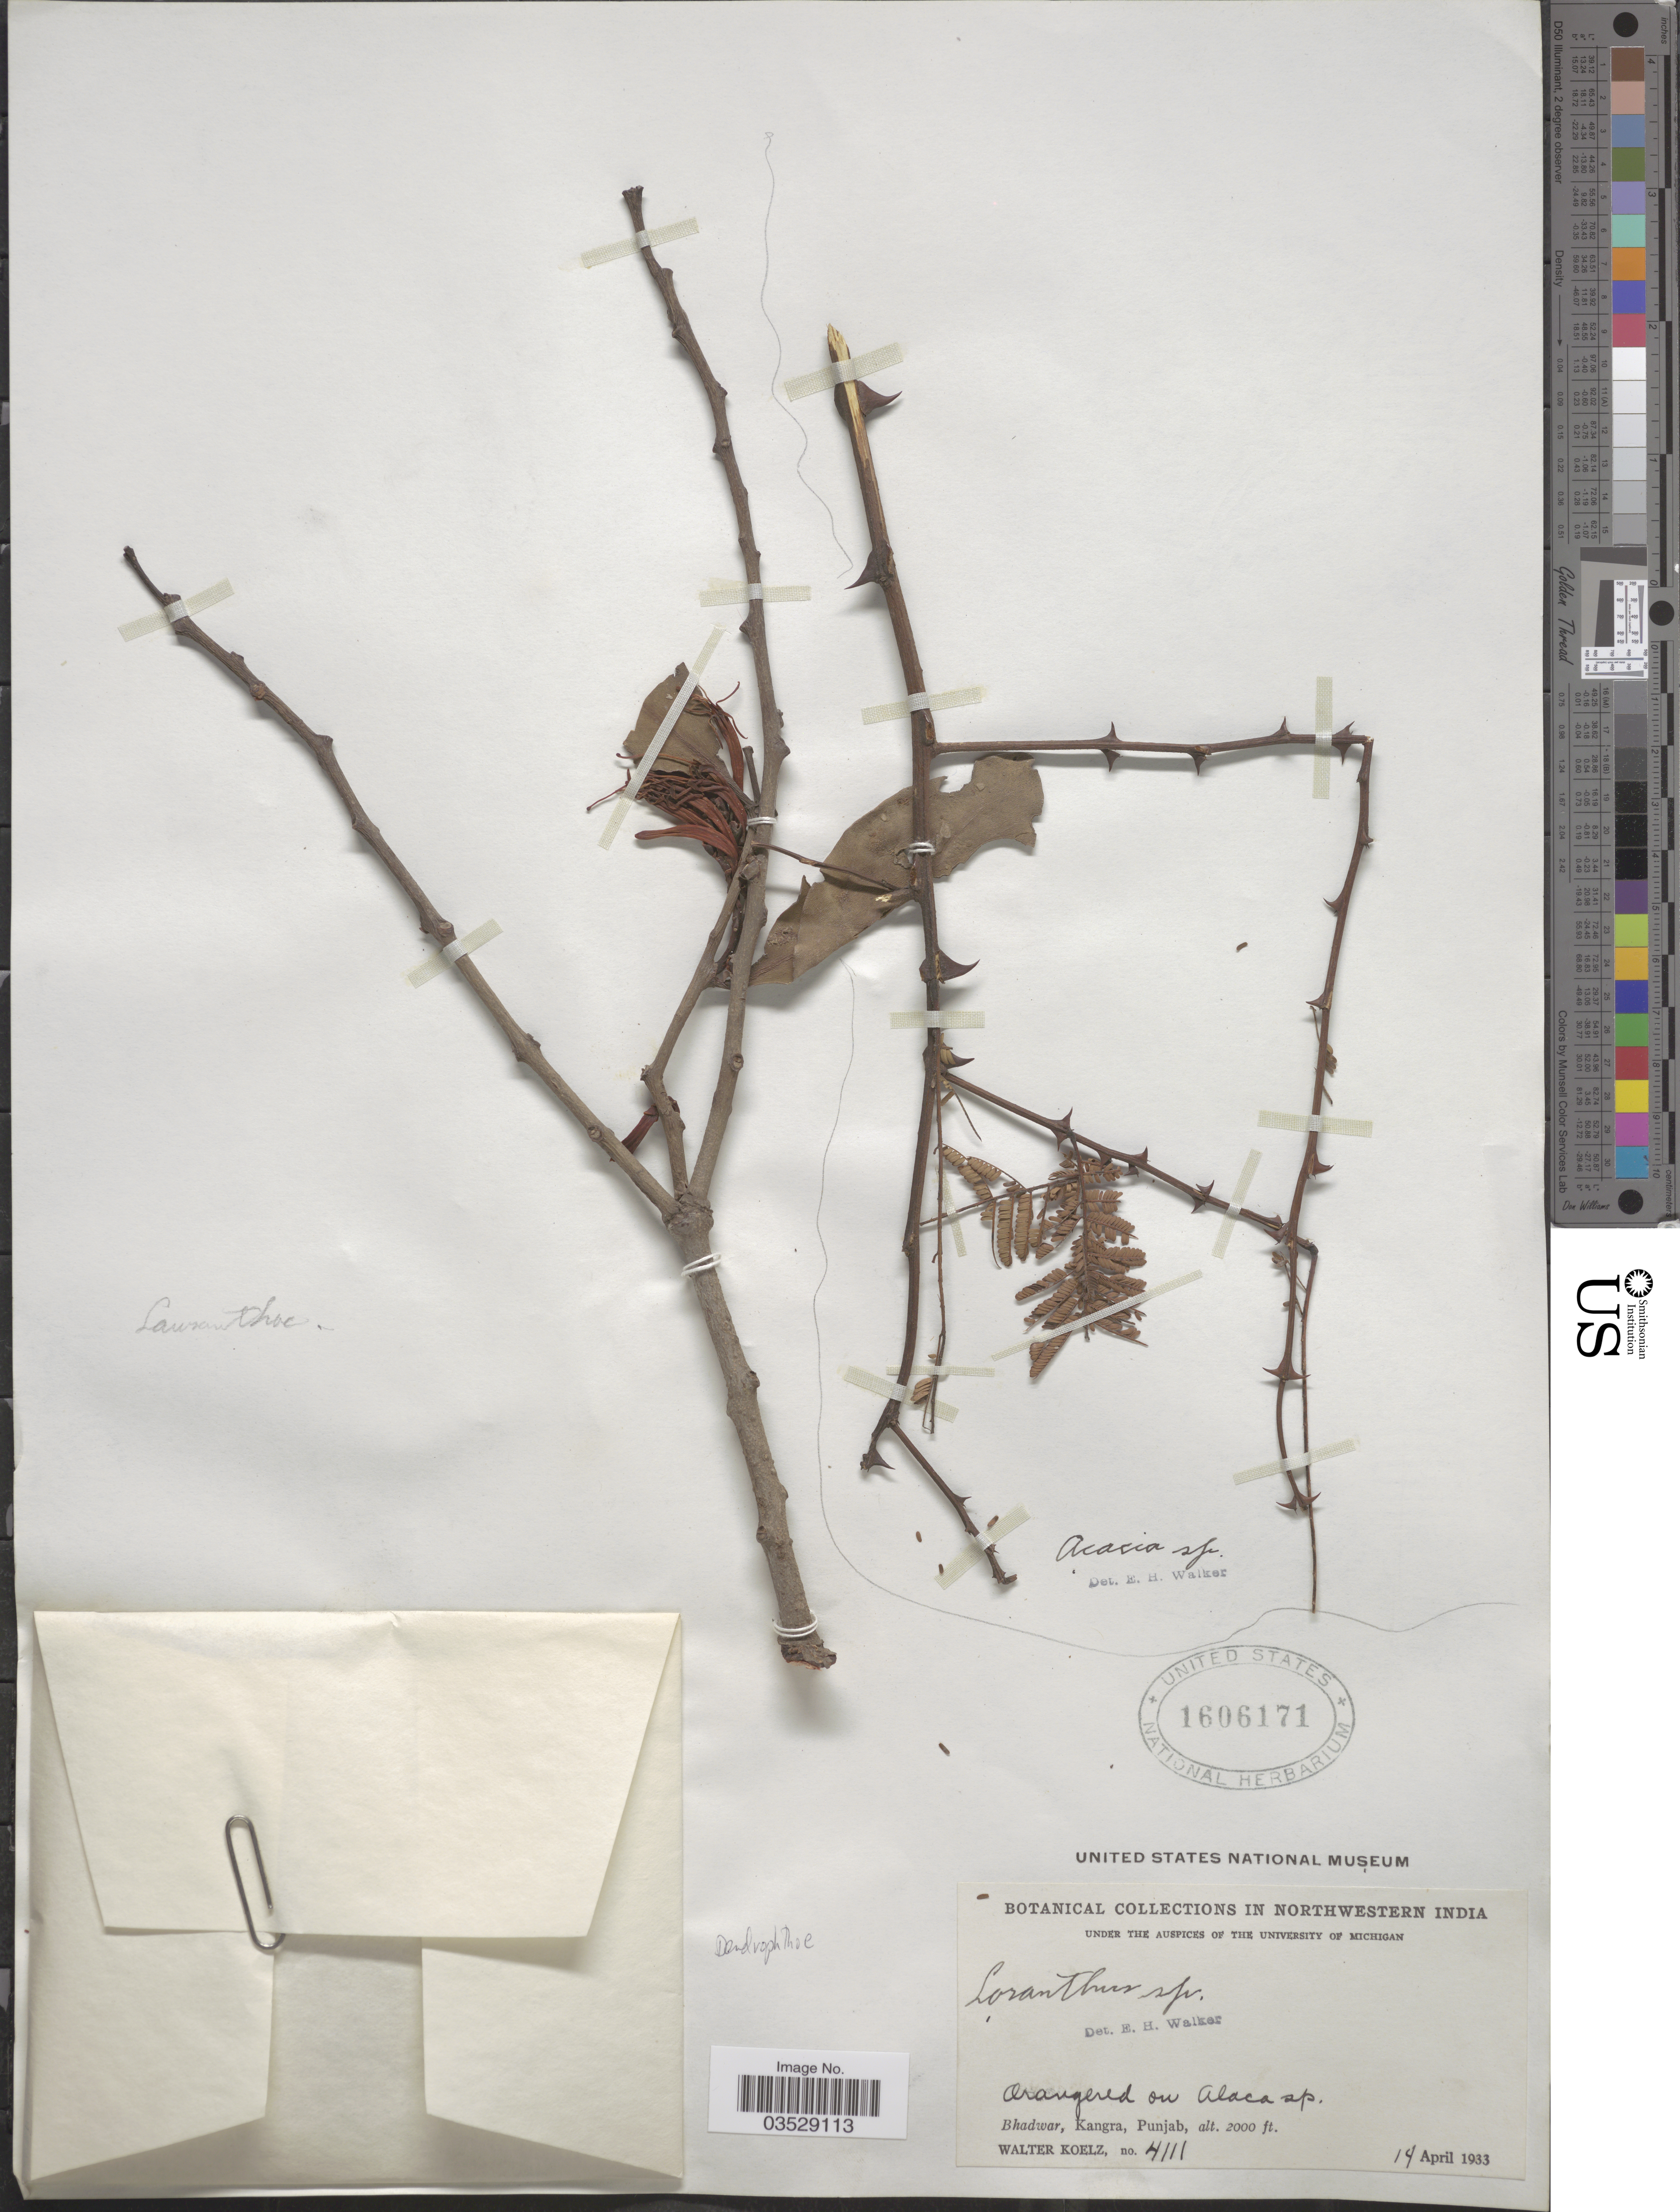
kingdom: Plantae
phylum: Tracheophyta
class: Magnoliopsida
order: Santalales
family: Loranthaceae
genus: Dendrophthoe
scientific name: Dendrophthoe sp.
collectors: W. N. Koelz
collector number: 4111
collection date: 1933-04-14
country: India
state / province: Punjab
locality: Northwestern India. Bhadwar, Kangra.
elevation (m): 610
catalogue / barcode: US 1606171